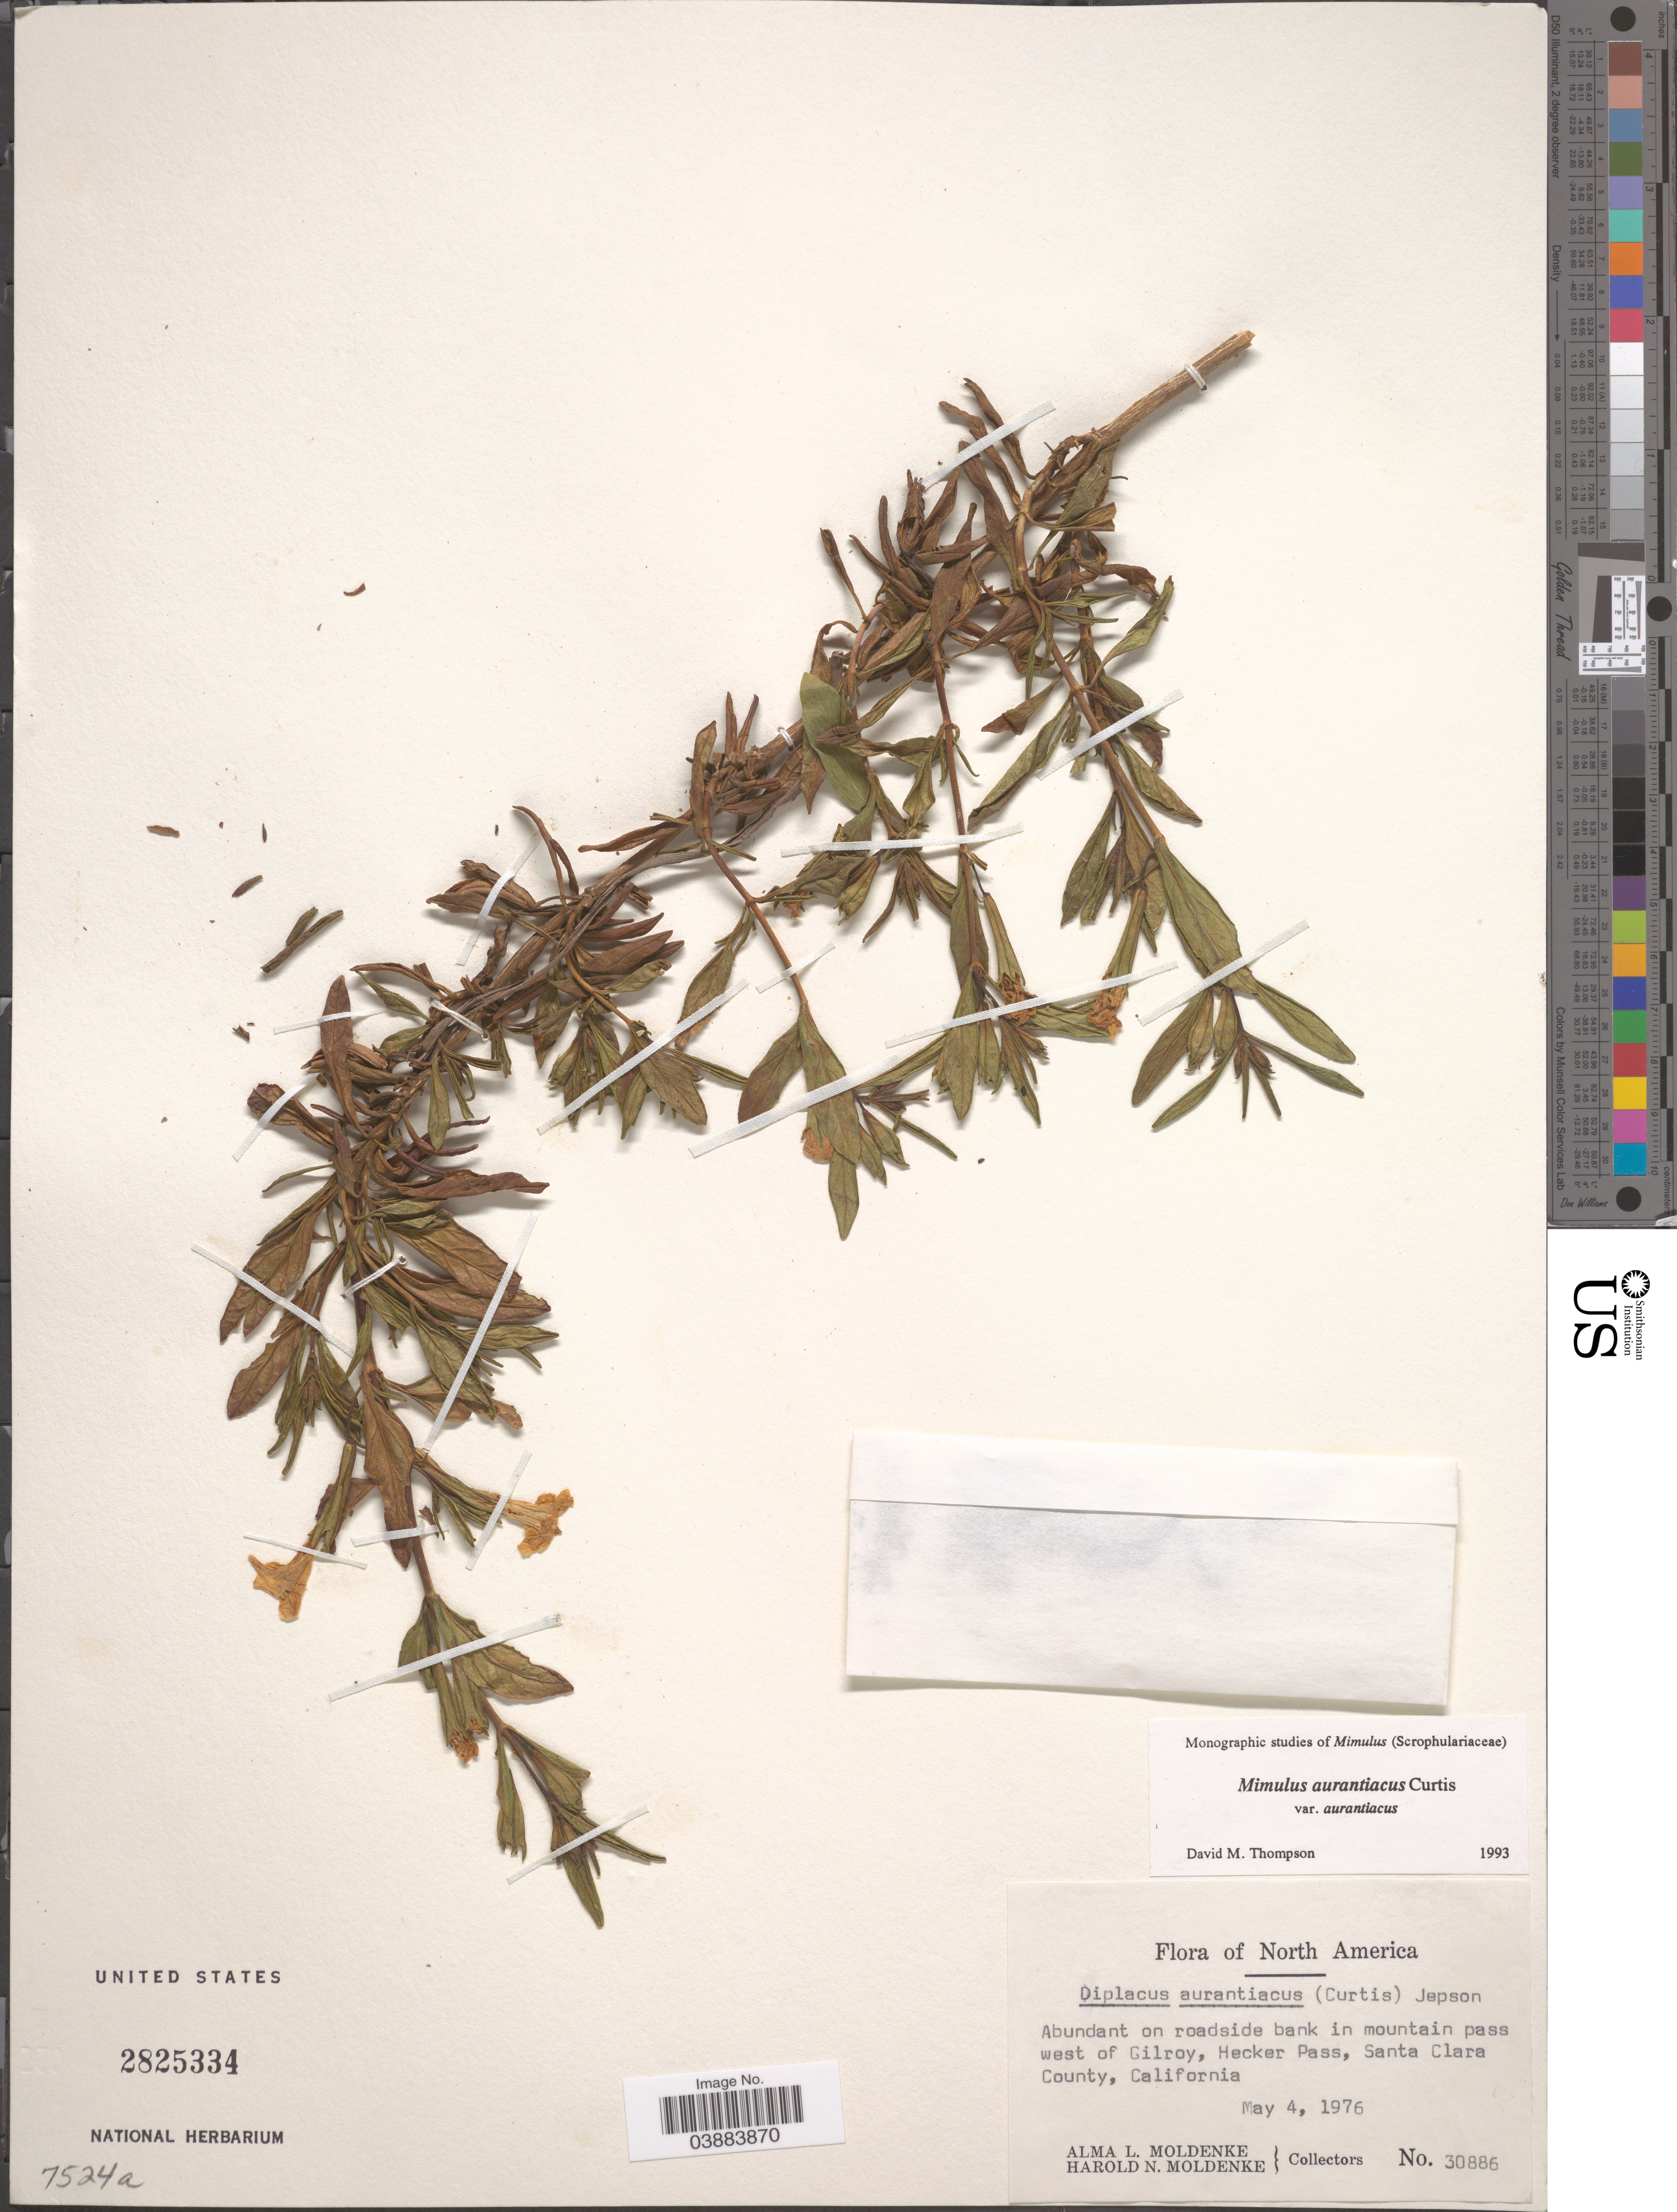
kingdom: Plantae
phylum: Tracheophyta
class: Magnoliopsida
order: Lamiales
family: Phrymaceae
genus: Diplacus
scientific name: Diplacus aurantiacus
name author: (Curtis) Jeps.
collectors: A. L. Moldenke & H. N. Moldenke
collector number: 30886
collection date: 1976-05-04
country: United States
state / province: California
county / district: Santa Clara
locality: Abundant on roadside bank in mountain pass west of Gilroy, Hecker Pass, Santa Clara County.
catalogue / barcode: US 2825334